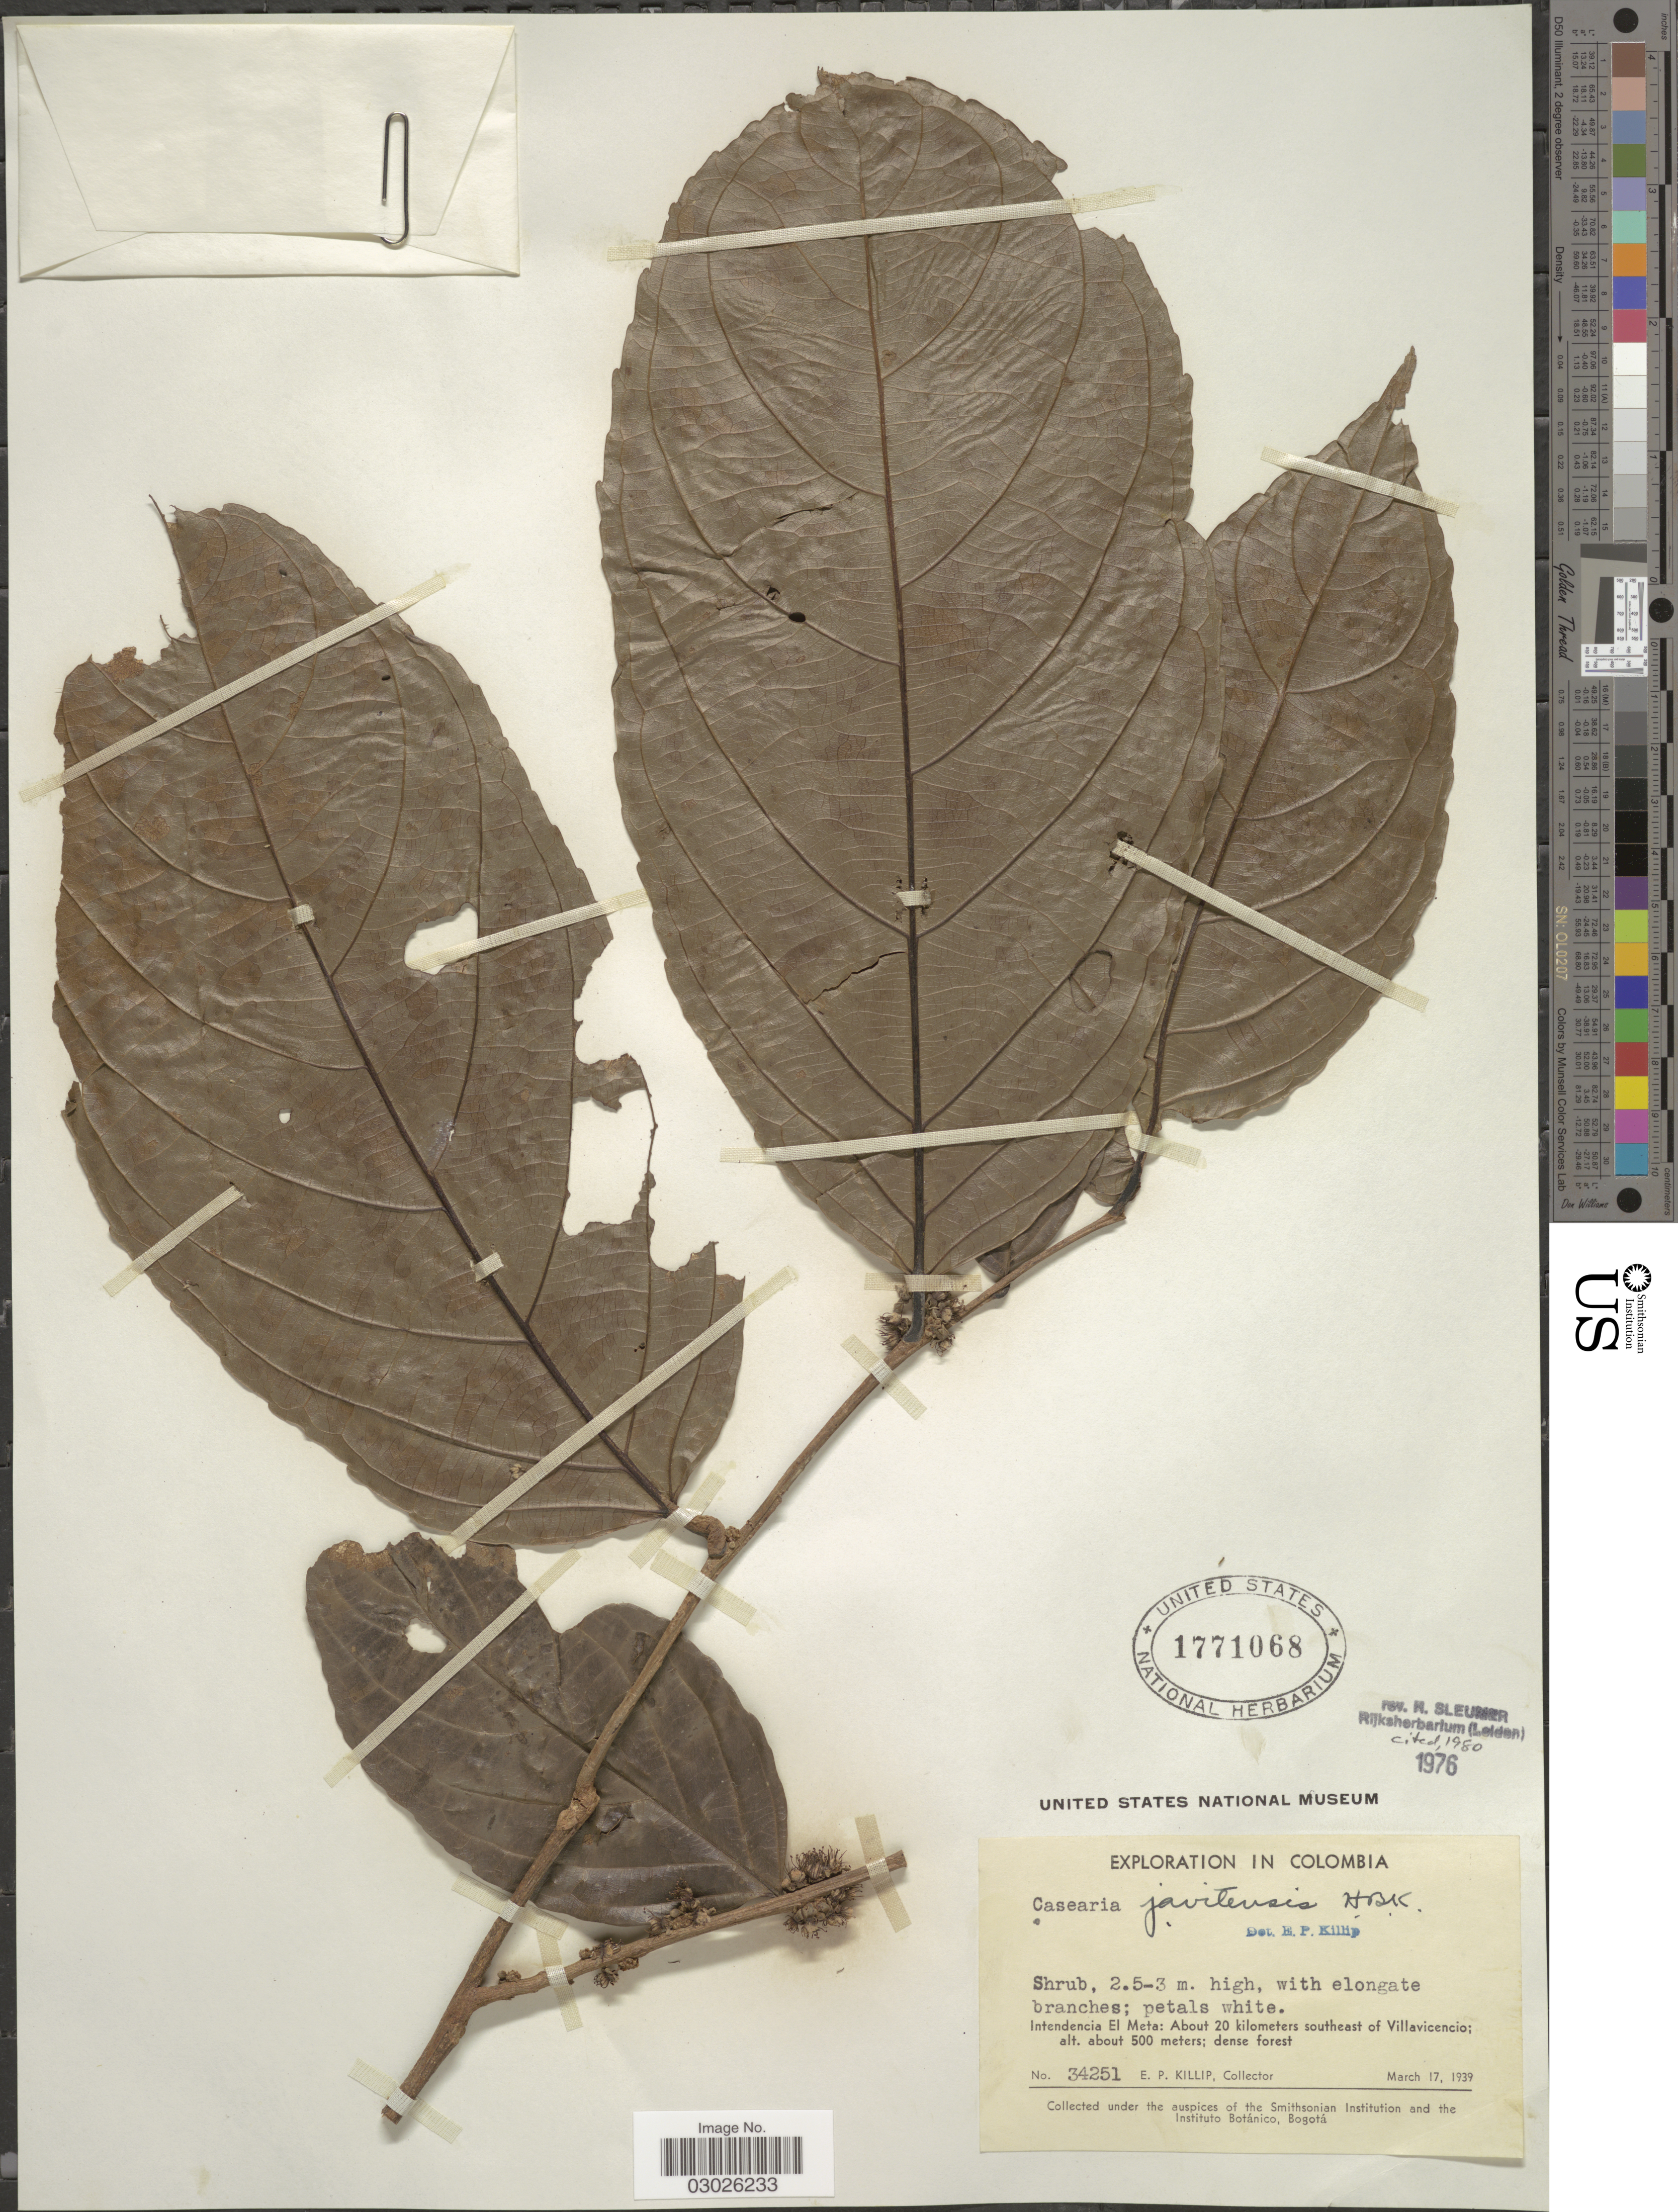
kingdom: Plantae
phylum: Tracheophyta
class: Magnoliopsida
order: Malpighiales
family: Salicaceae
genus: Piparea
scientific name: Piparea multiflora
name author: C.F. Gaertn.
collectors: E. P. Killip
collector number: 34251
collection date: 1939-03-17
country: Colombia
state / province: Meta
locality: Intendencia El Meta: About 20 kilometers southeast of Villavicencio.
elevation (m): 500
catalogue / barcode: US 1771068